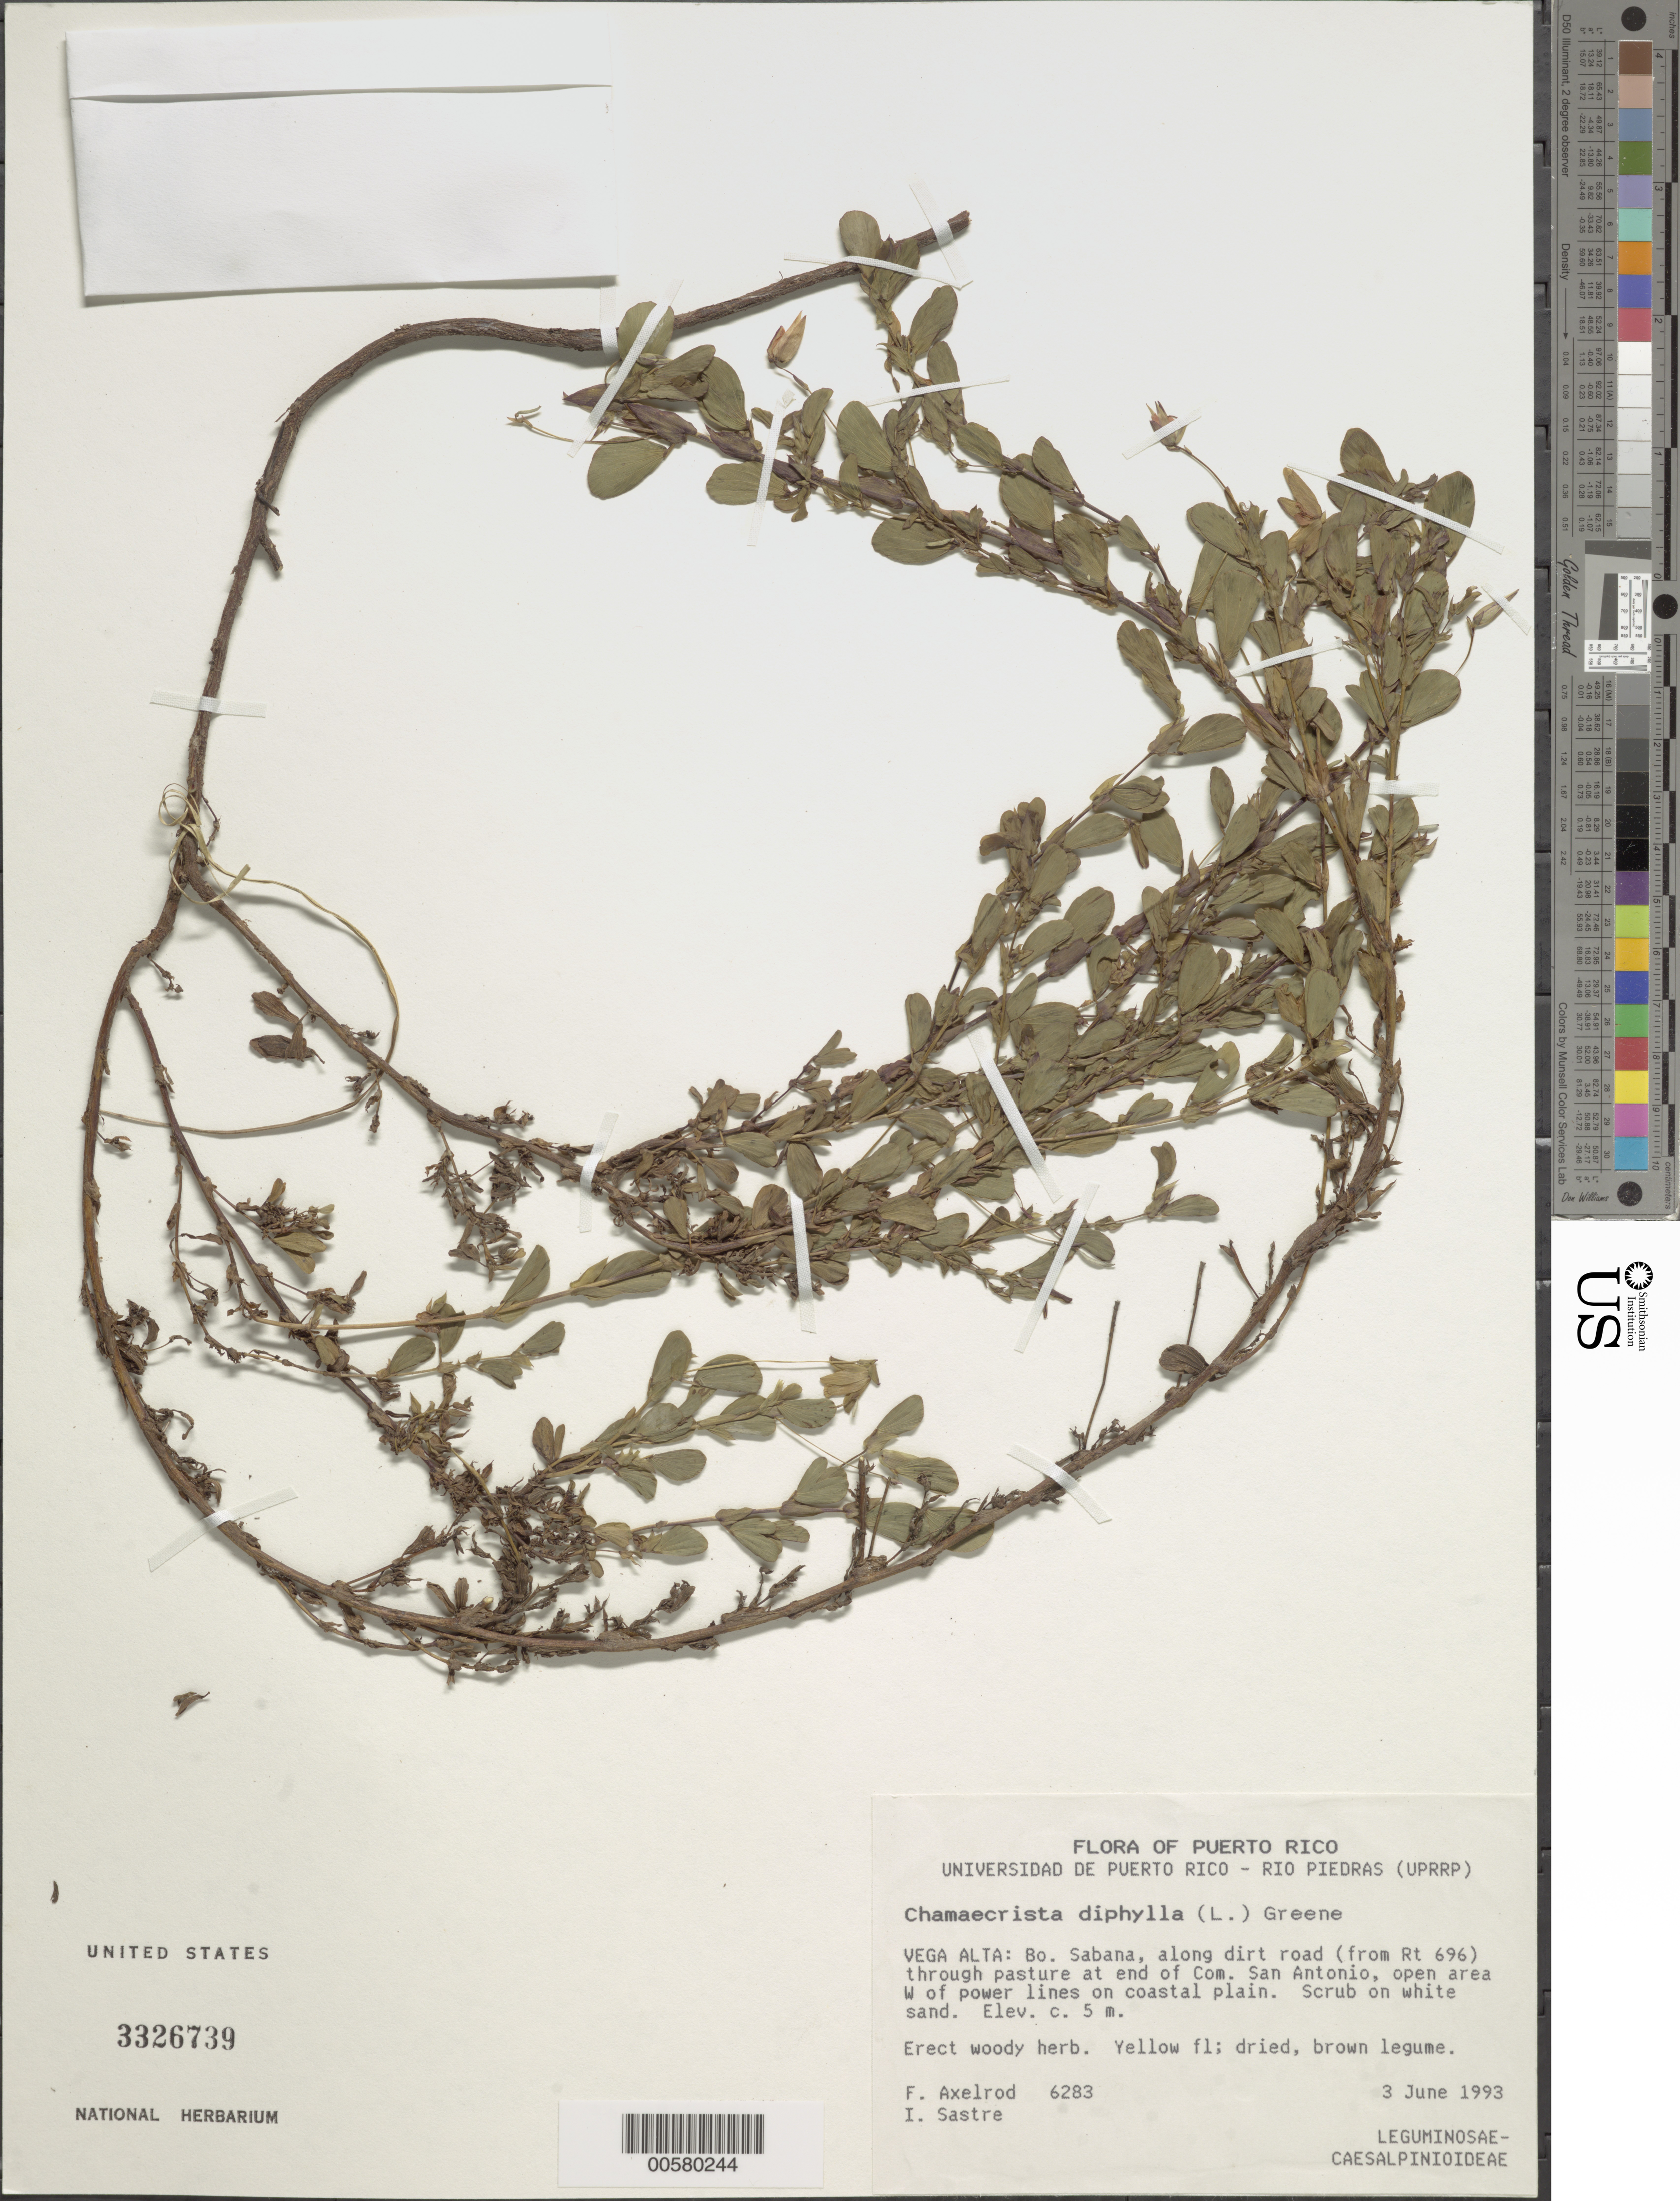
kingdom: Plantae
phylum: Tracheophyta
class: Magnoliopsida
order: Fabales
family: Fabaceae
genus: Chamaecrista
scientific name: Chamaecrista diphylla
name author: (L.) Greene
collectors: F. S. Axelrod & I. Sastre-de Jesús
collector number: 6283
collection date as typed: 03 Jun 1993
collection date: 1993-06-03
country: Puerto Rico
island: Greater Antilles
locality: Vega alta, san antonio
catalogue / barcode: US 3326739